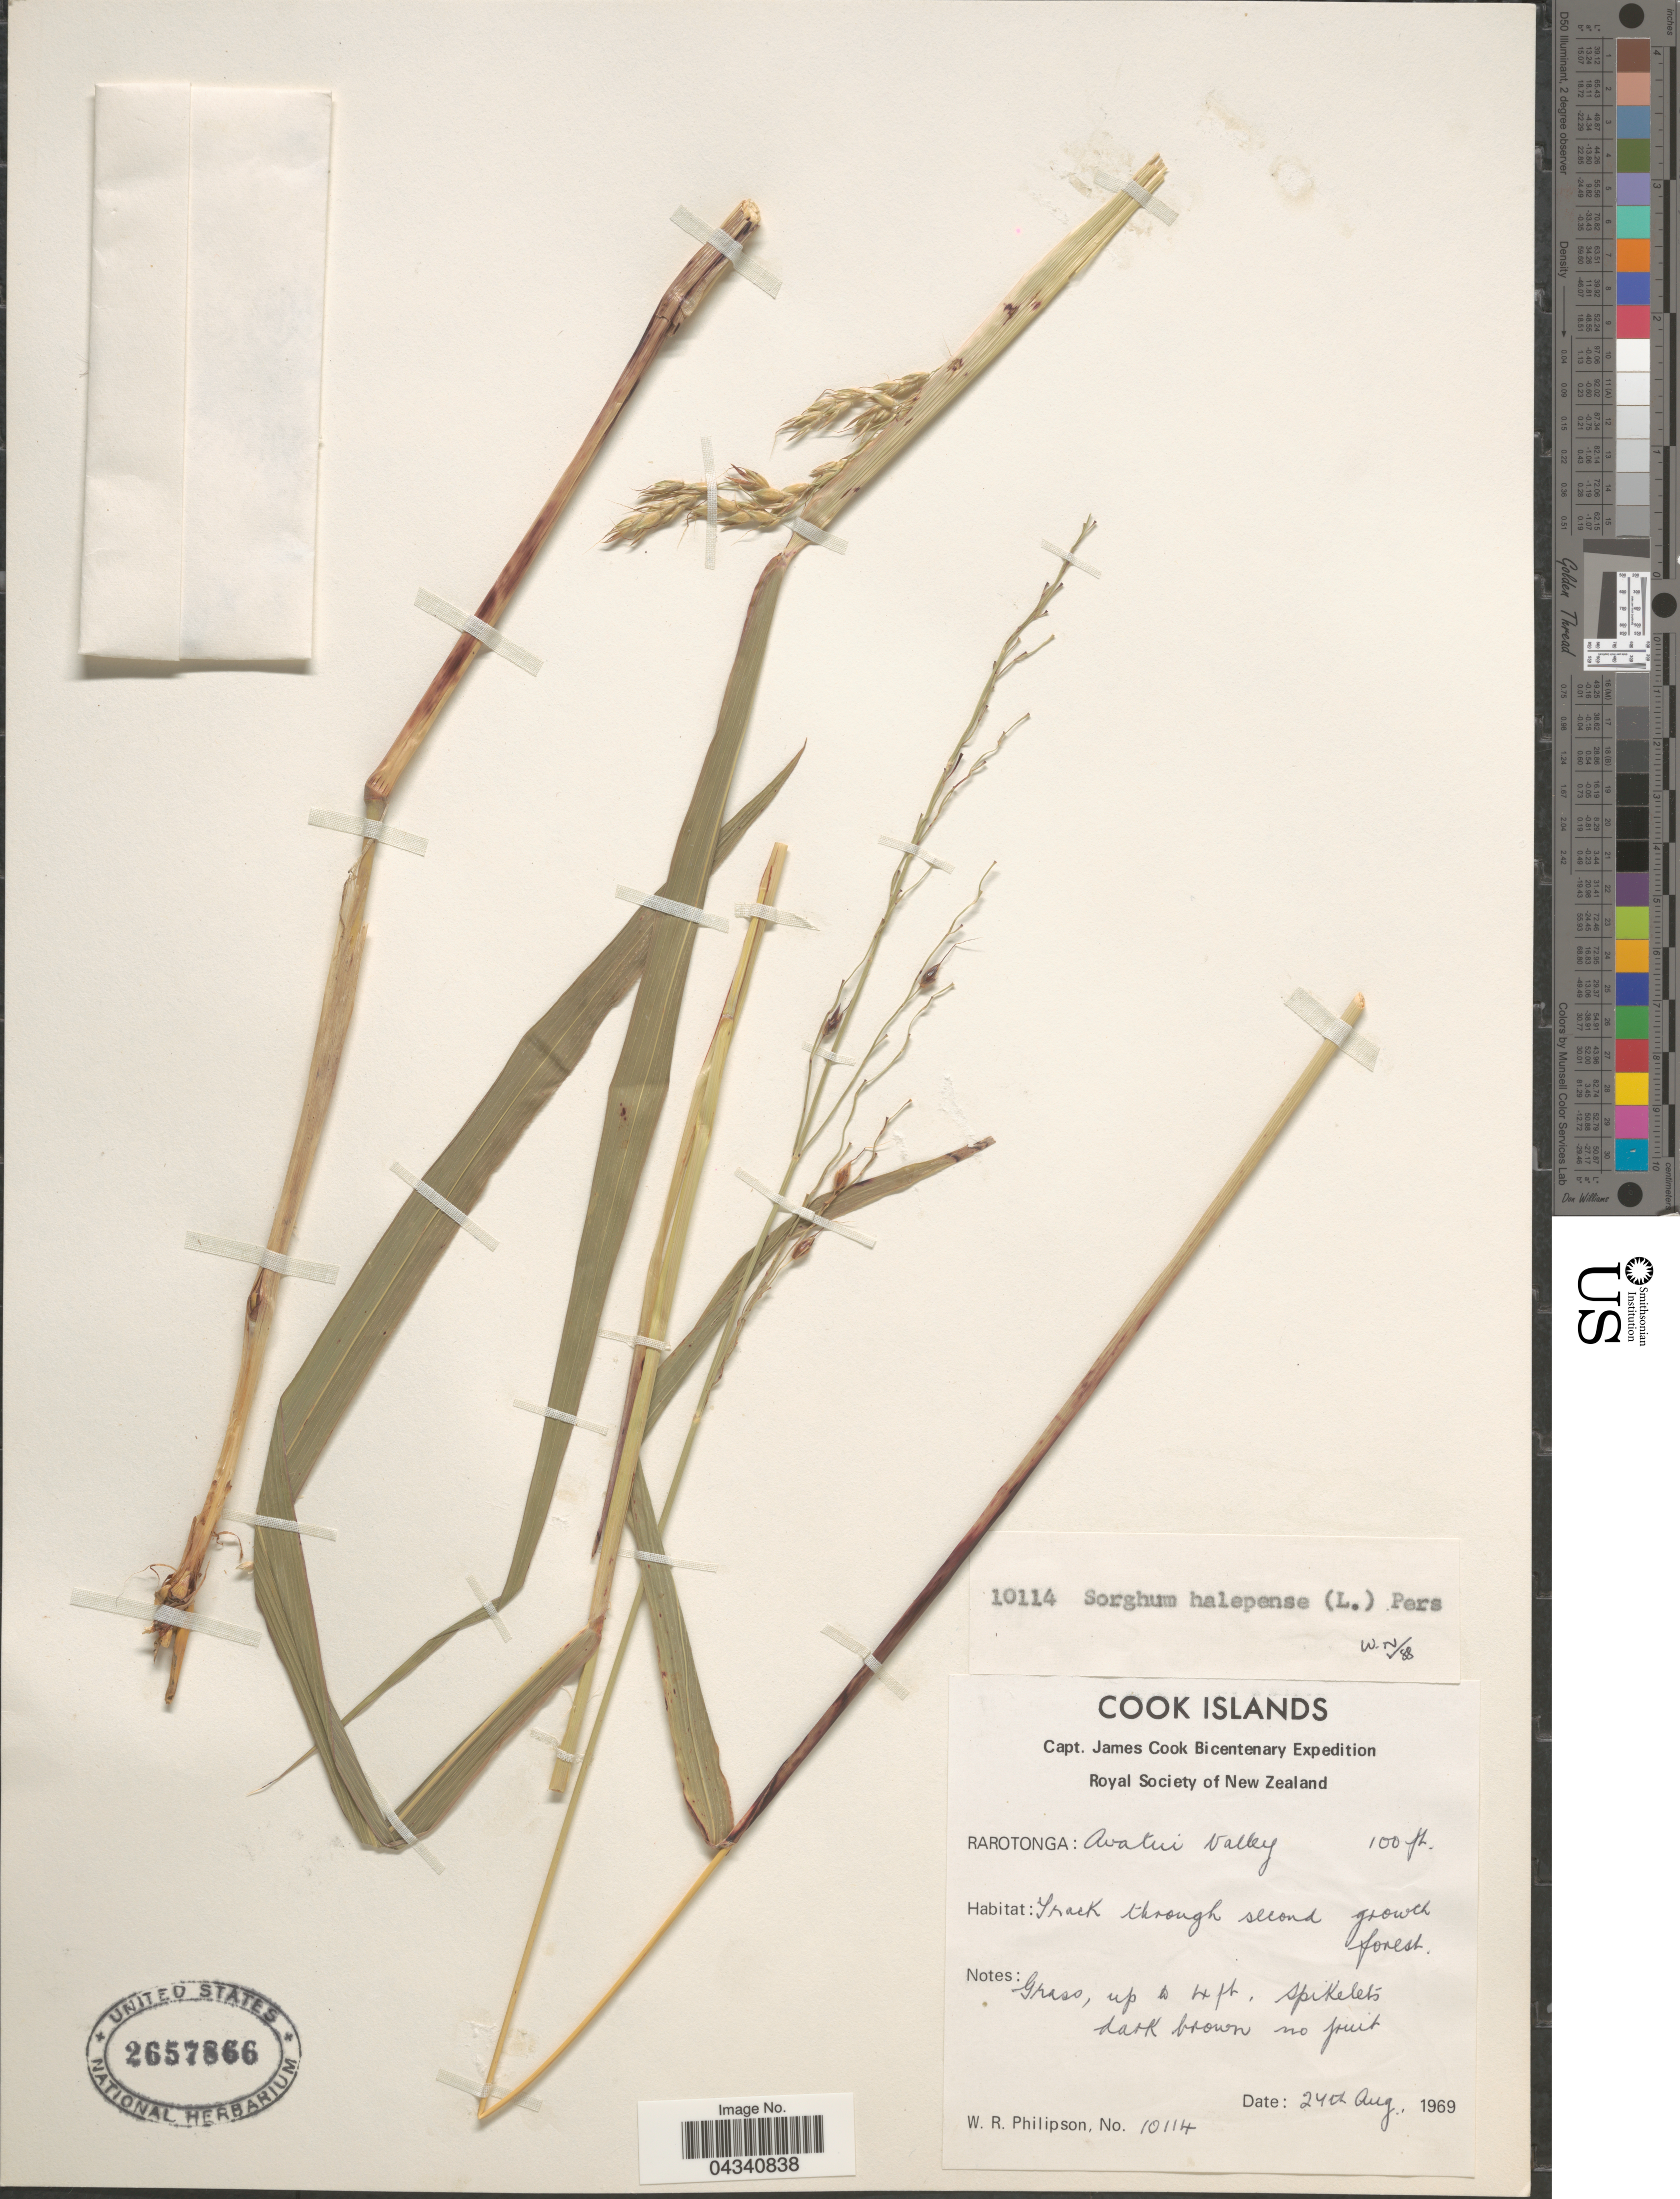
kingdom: Plantae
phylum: Tracheophyta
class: Liliopsida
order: Poales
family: Poaceae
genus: Sorghum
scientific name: Sorghum x drummondii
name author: (Nees ex Steud.) Millsp. & Chase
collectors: W. R. Philipson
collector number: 10114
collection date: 1969-08-24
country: Cook Islands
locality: Capt. James Cook Bicentenary Expedition. Rarotonga: Avatui Valley.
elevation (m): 30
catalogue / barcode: US 2657866